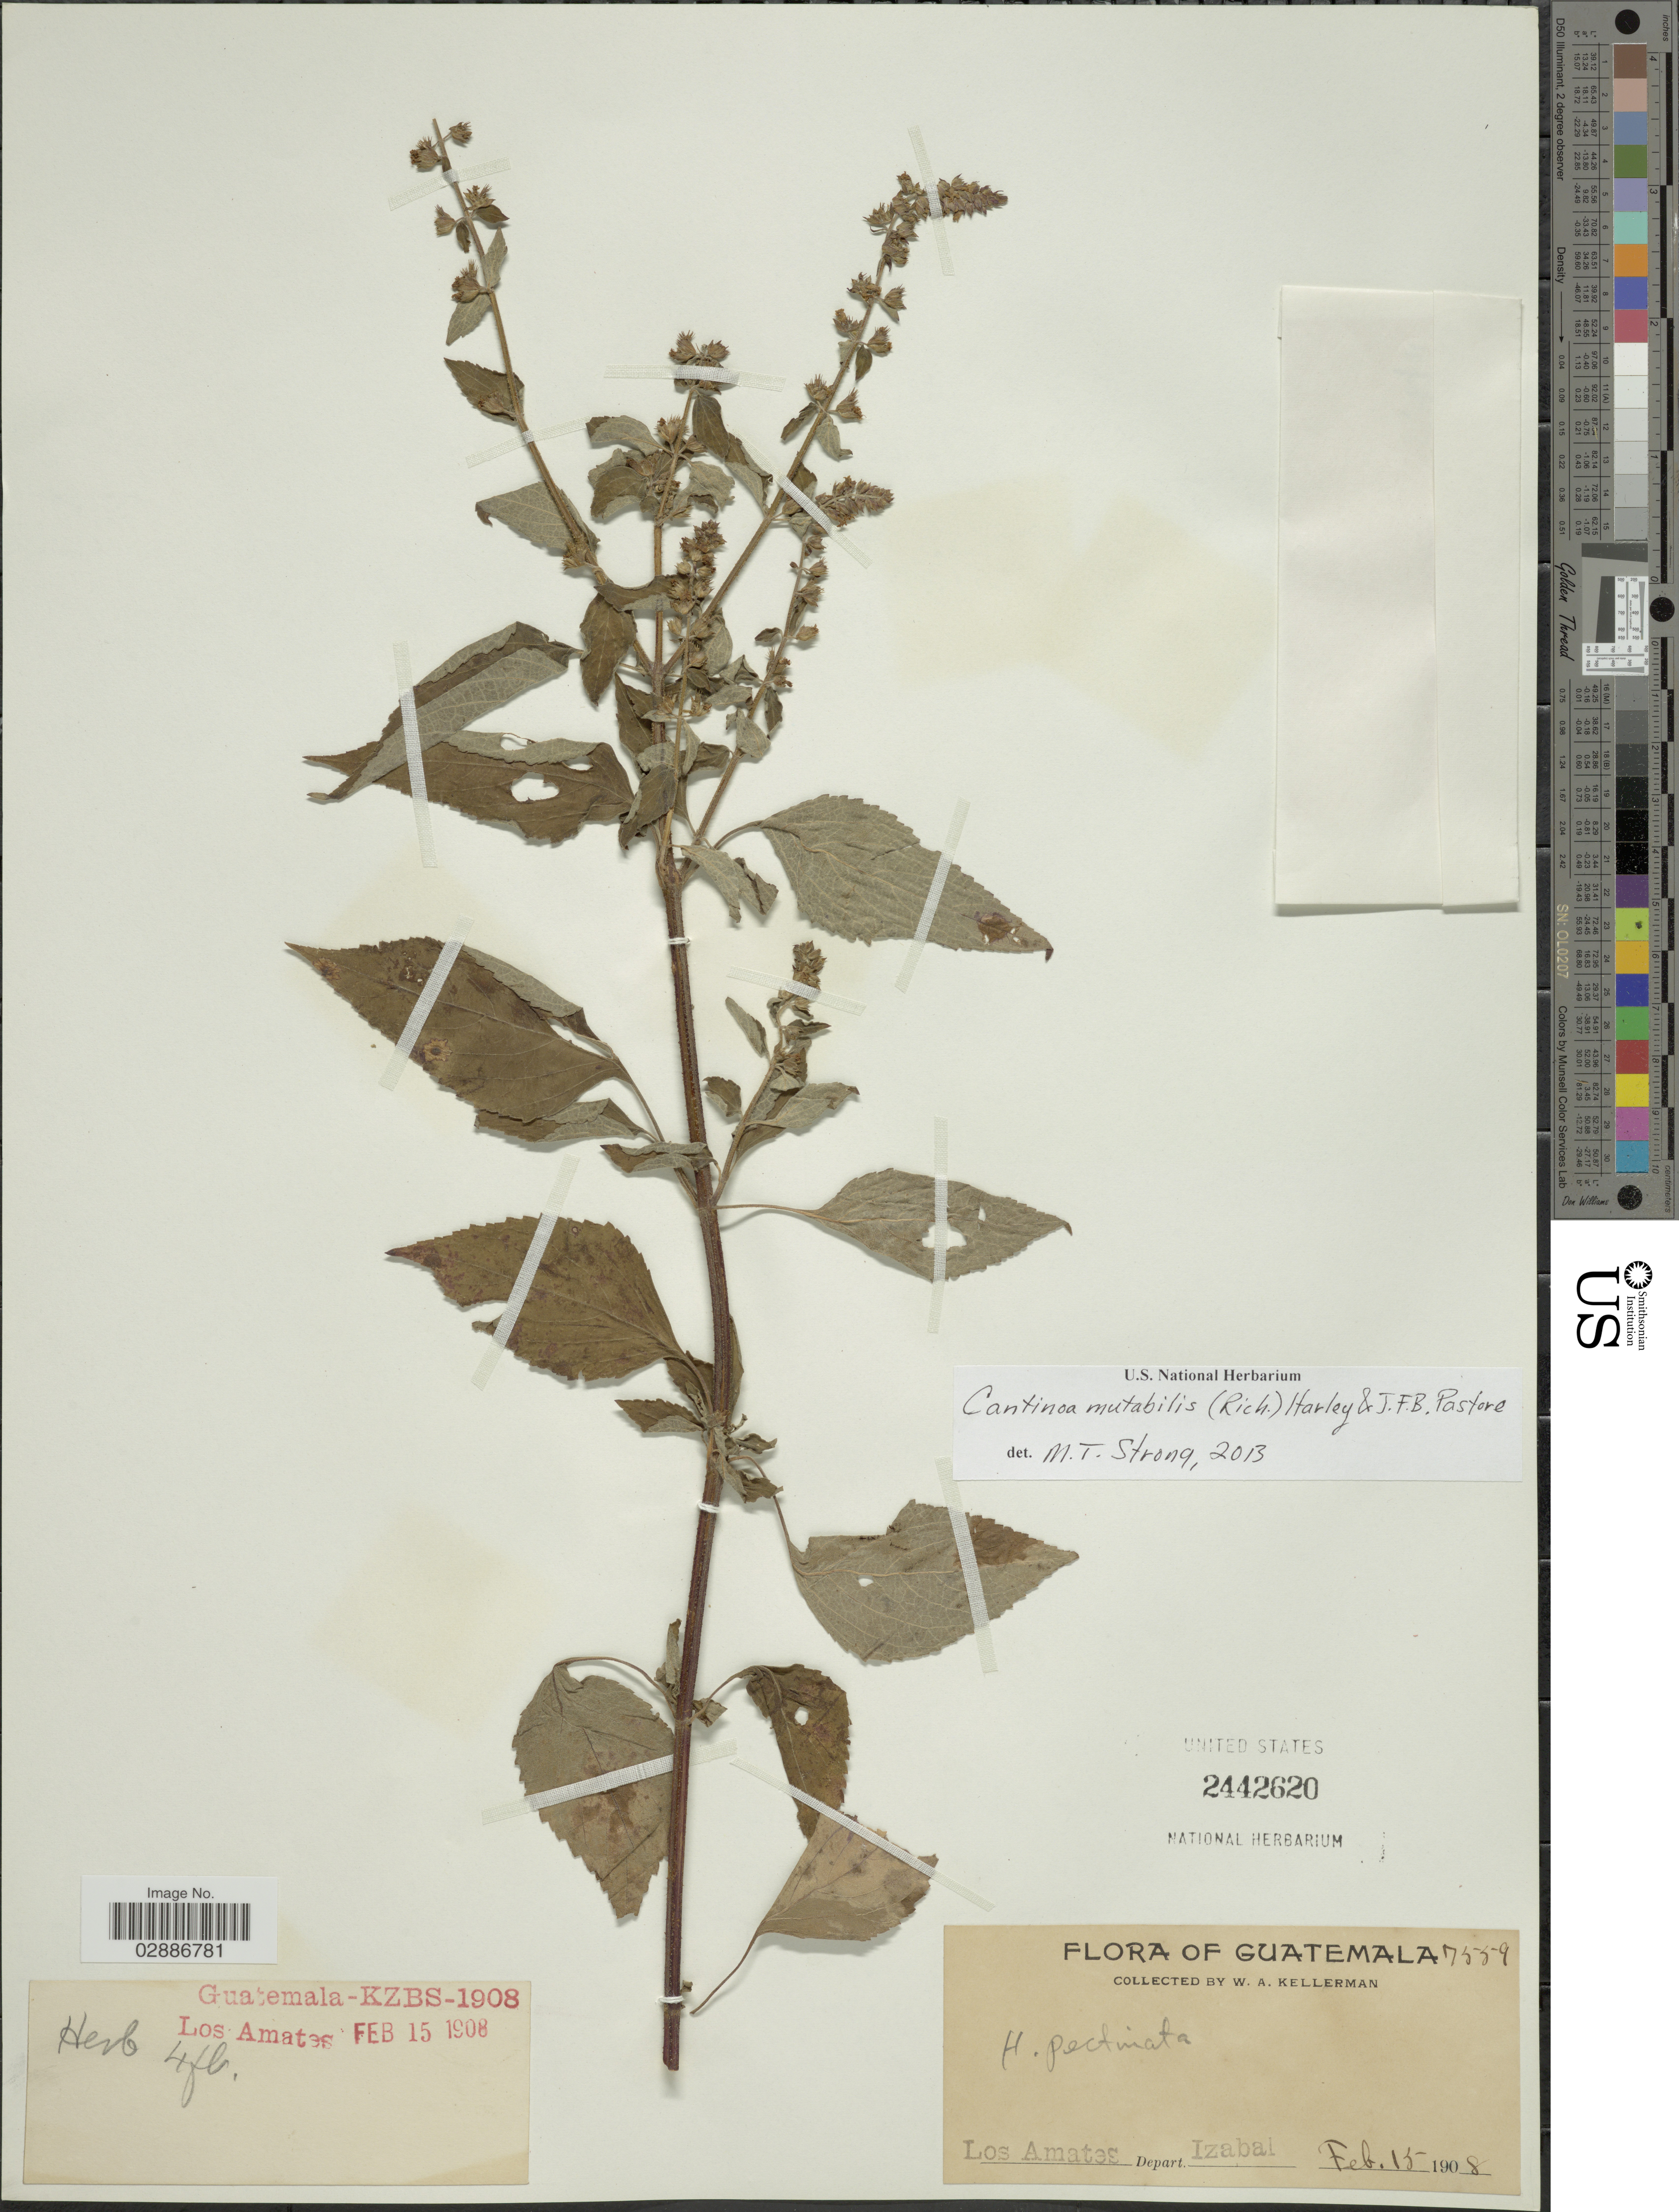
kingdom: Plantae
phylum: Tracheophyta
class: Magnoliopsida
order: Lamiales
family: Lamiaceae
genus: Cantinoa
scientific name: Cantinoa mutabilis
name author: (Rich.) Harley & J.F.B. Pastore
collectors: W. Kellerman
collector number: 7559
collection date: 1908-02-15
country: Guatemala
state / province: Izabal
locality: Los Amates. Depart. Izabal.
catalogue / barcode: US 2442620